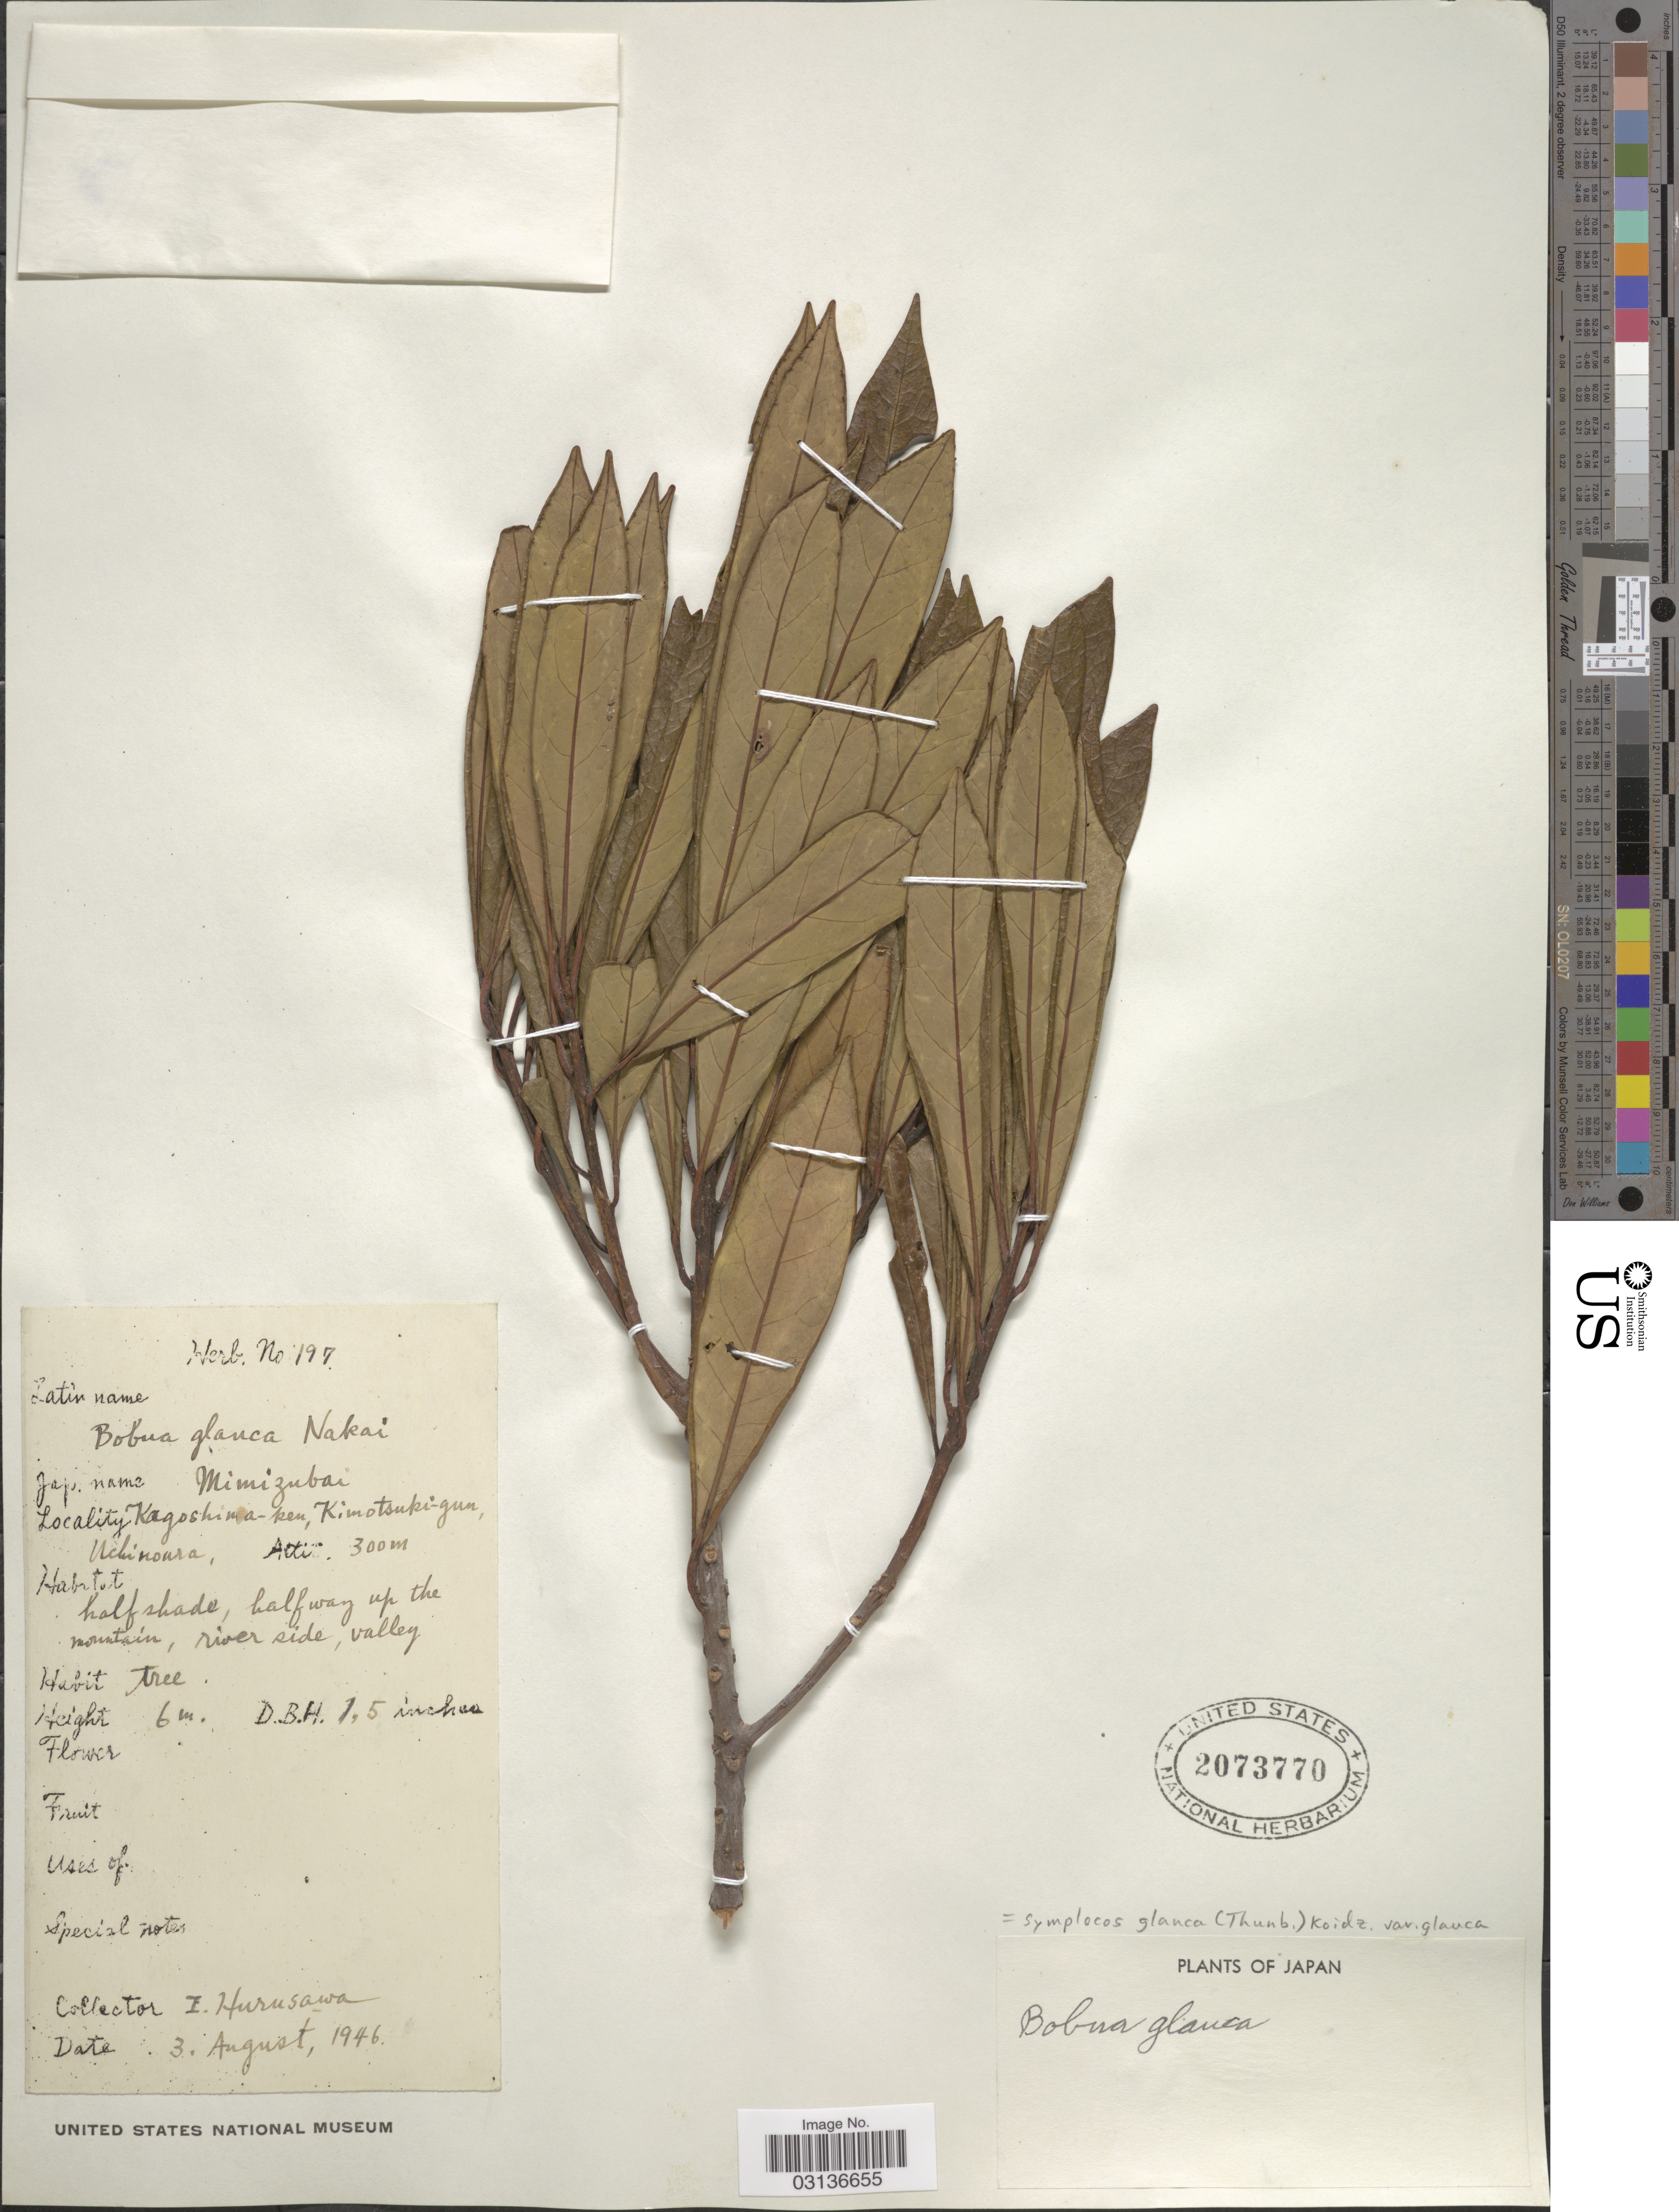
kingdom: Plantae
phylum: Tracheophyta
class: Magnoliopsida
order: Ericales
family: Symplocaceae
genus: Symplocos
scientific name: Symplocos glauca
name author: (Thunb.) Koidz.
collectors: I. Hurusawa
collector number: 197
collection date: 1946-08-03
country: Japan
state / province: Kagosima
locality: Kagoshima-ken, Kimotsuki-gun, Uchinoura.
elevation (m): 300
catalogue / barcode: US 2073770